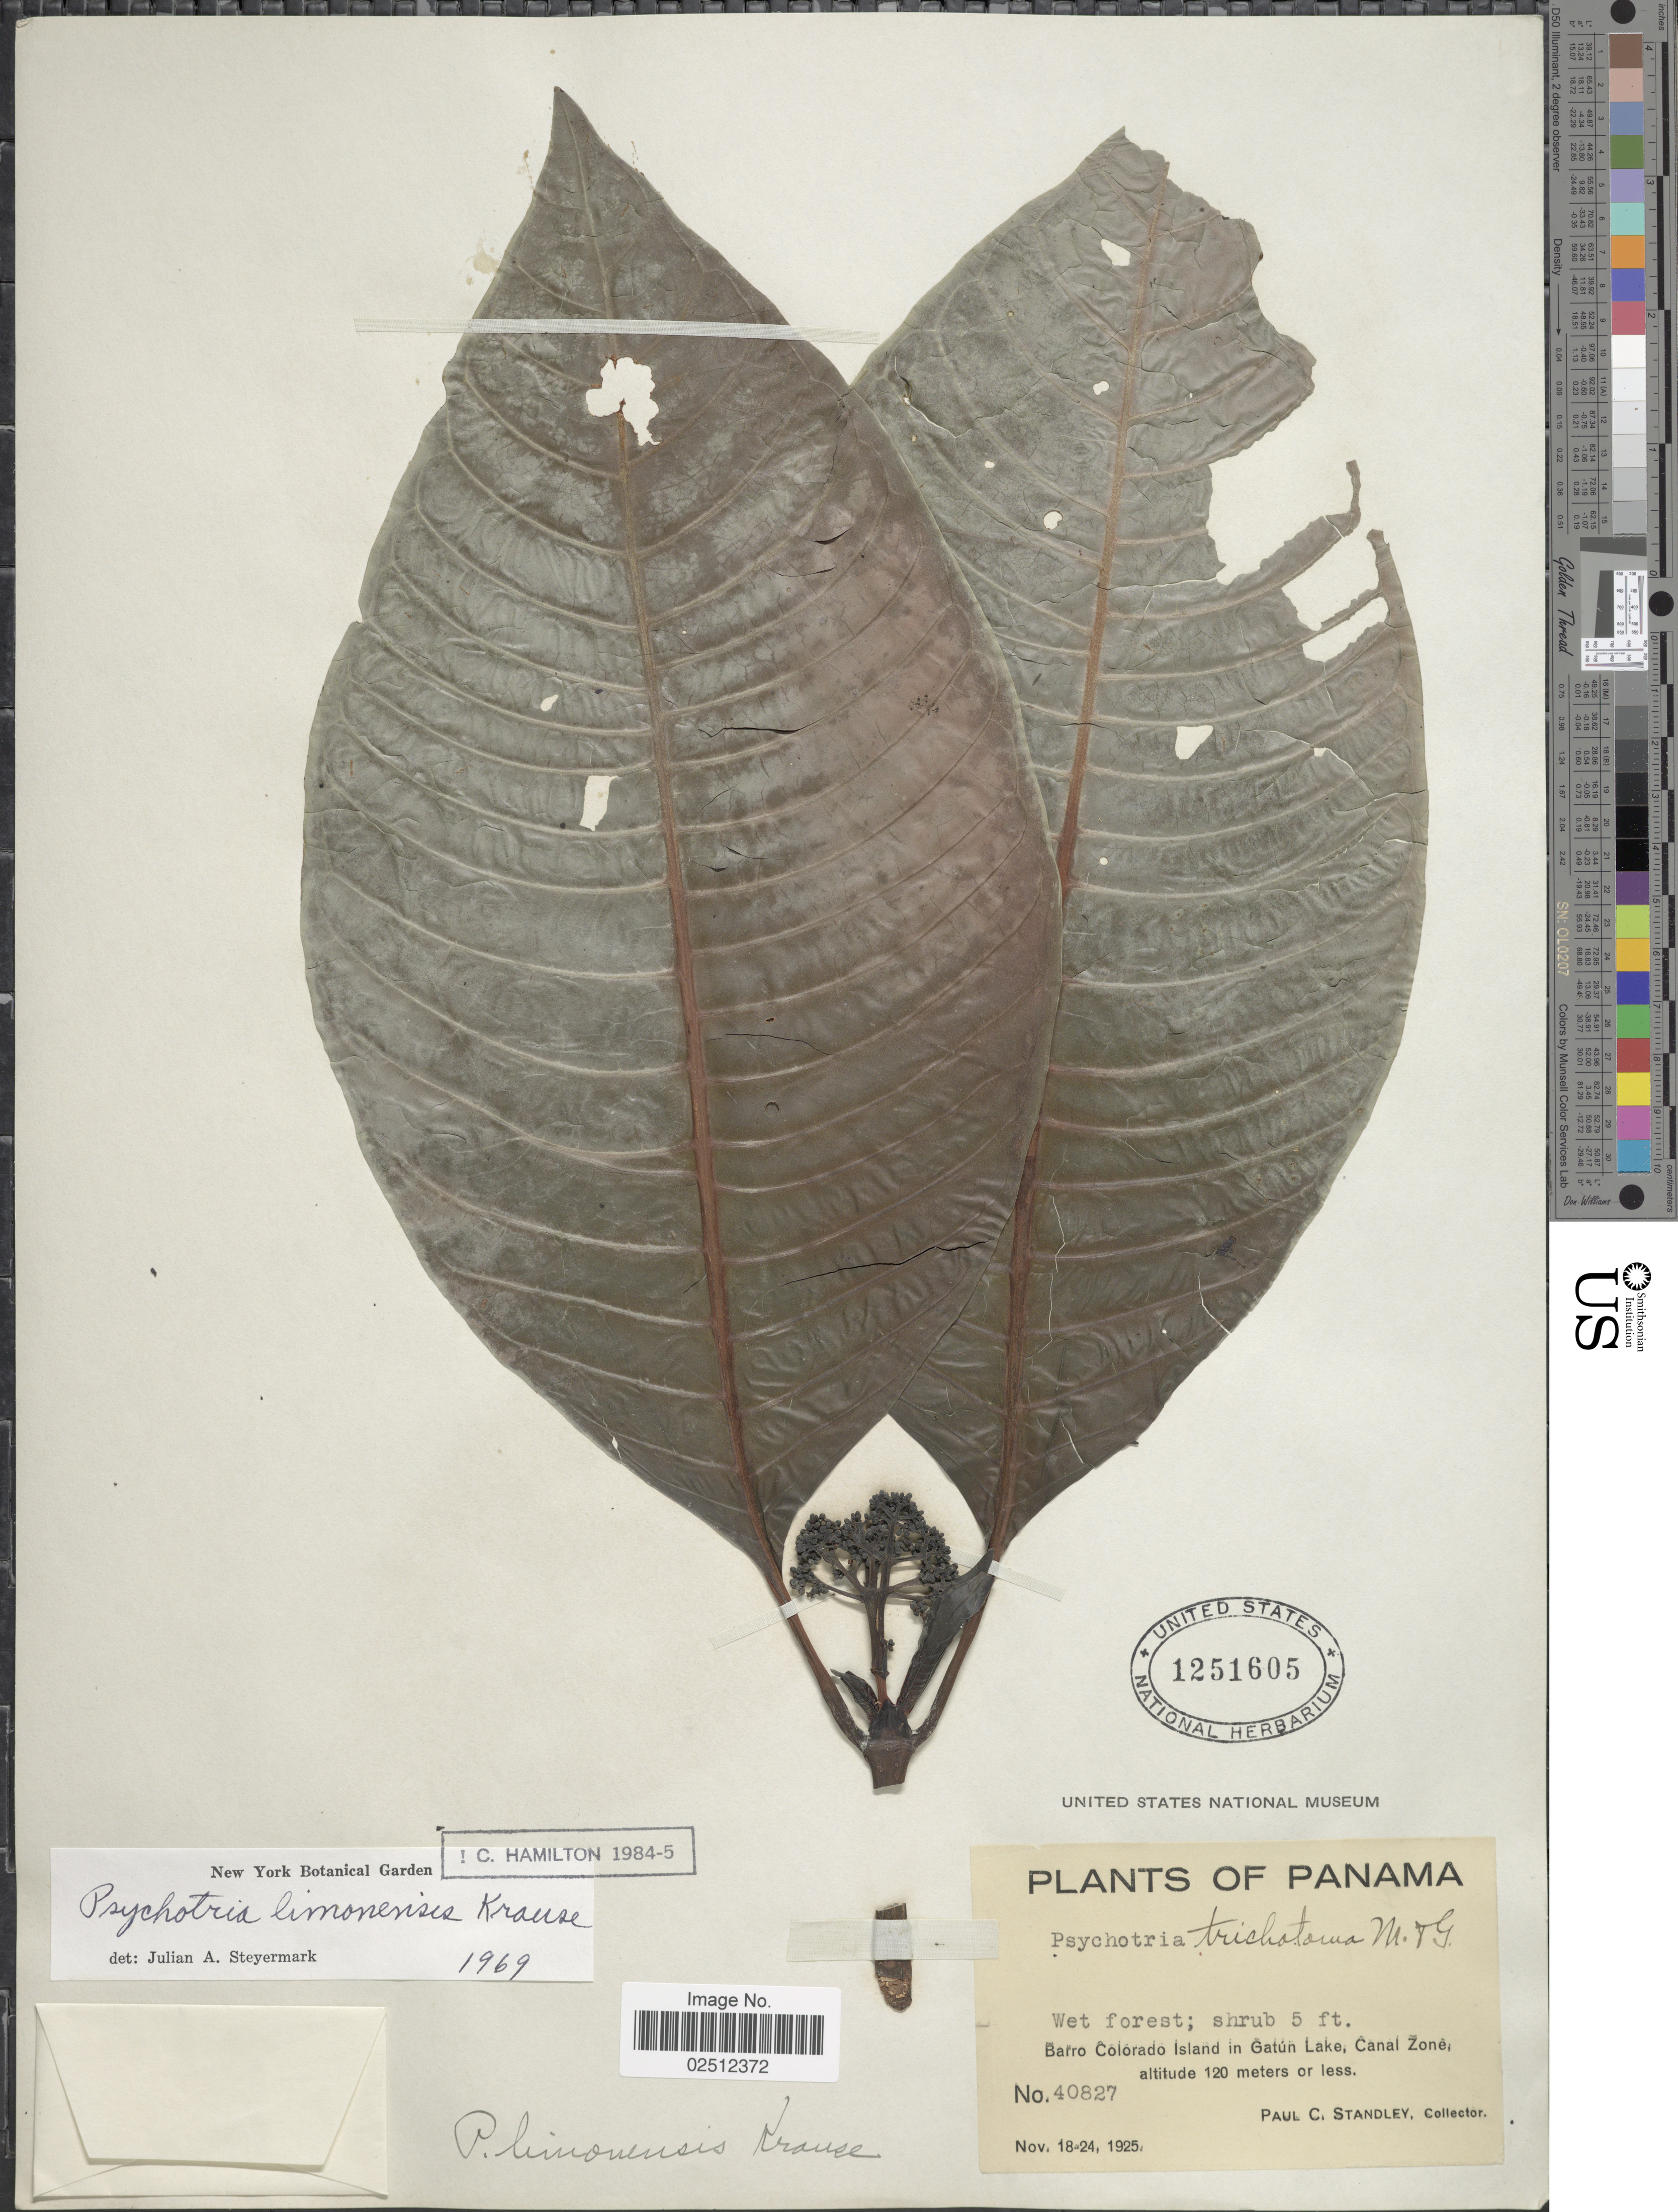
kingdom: Plantae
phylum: Tracheophyta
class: Magnoliopsida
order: Gentianales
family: Rubiaceae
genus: Psychotria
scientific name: Psychotria limonensis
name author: K. Krause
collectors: P. C. Standley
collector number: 40827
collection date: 1925-11-18/1925-11-24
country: Panama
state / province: Panamá Oeste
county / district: Canal Zone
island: Barro Colorado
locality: Wet forest; Barro Colorado Island in Gatún Lake, Canal Zone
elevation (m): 0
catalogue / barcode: US 1251605